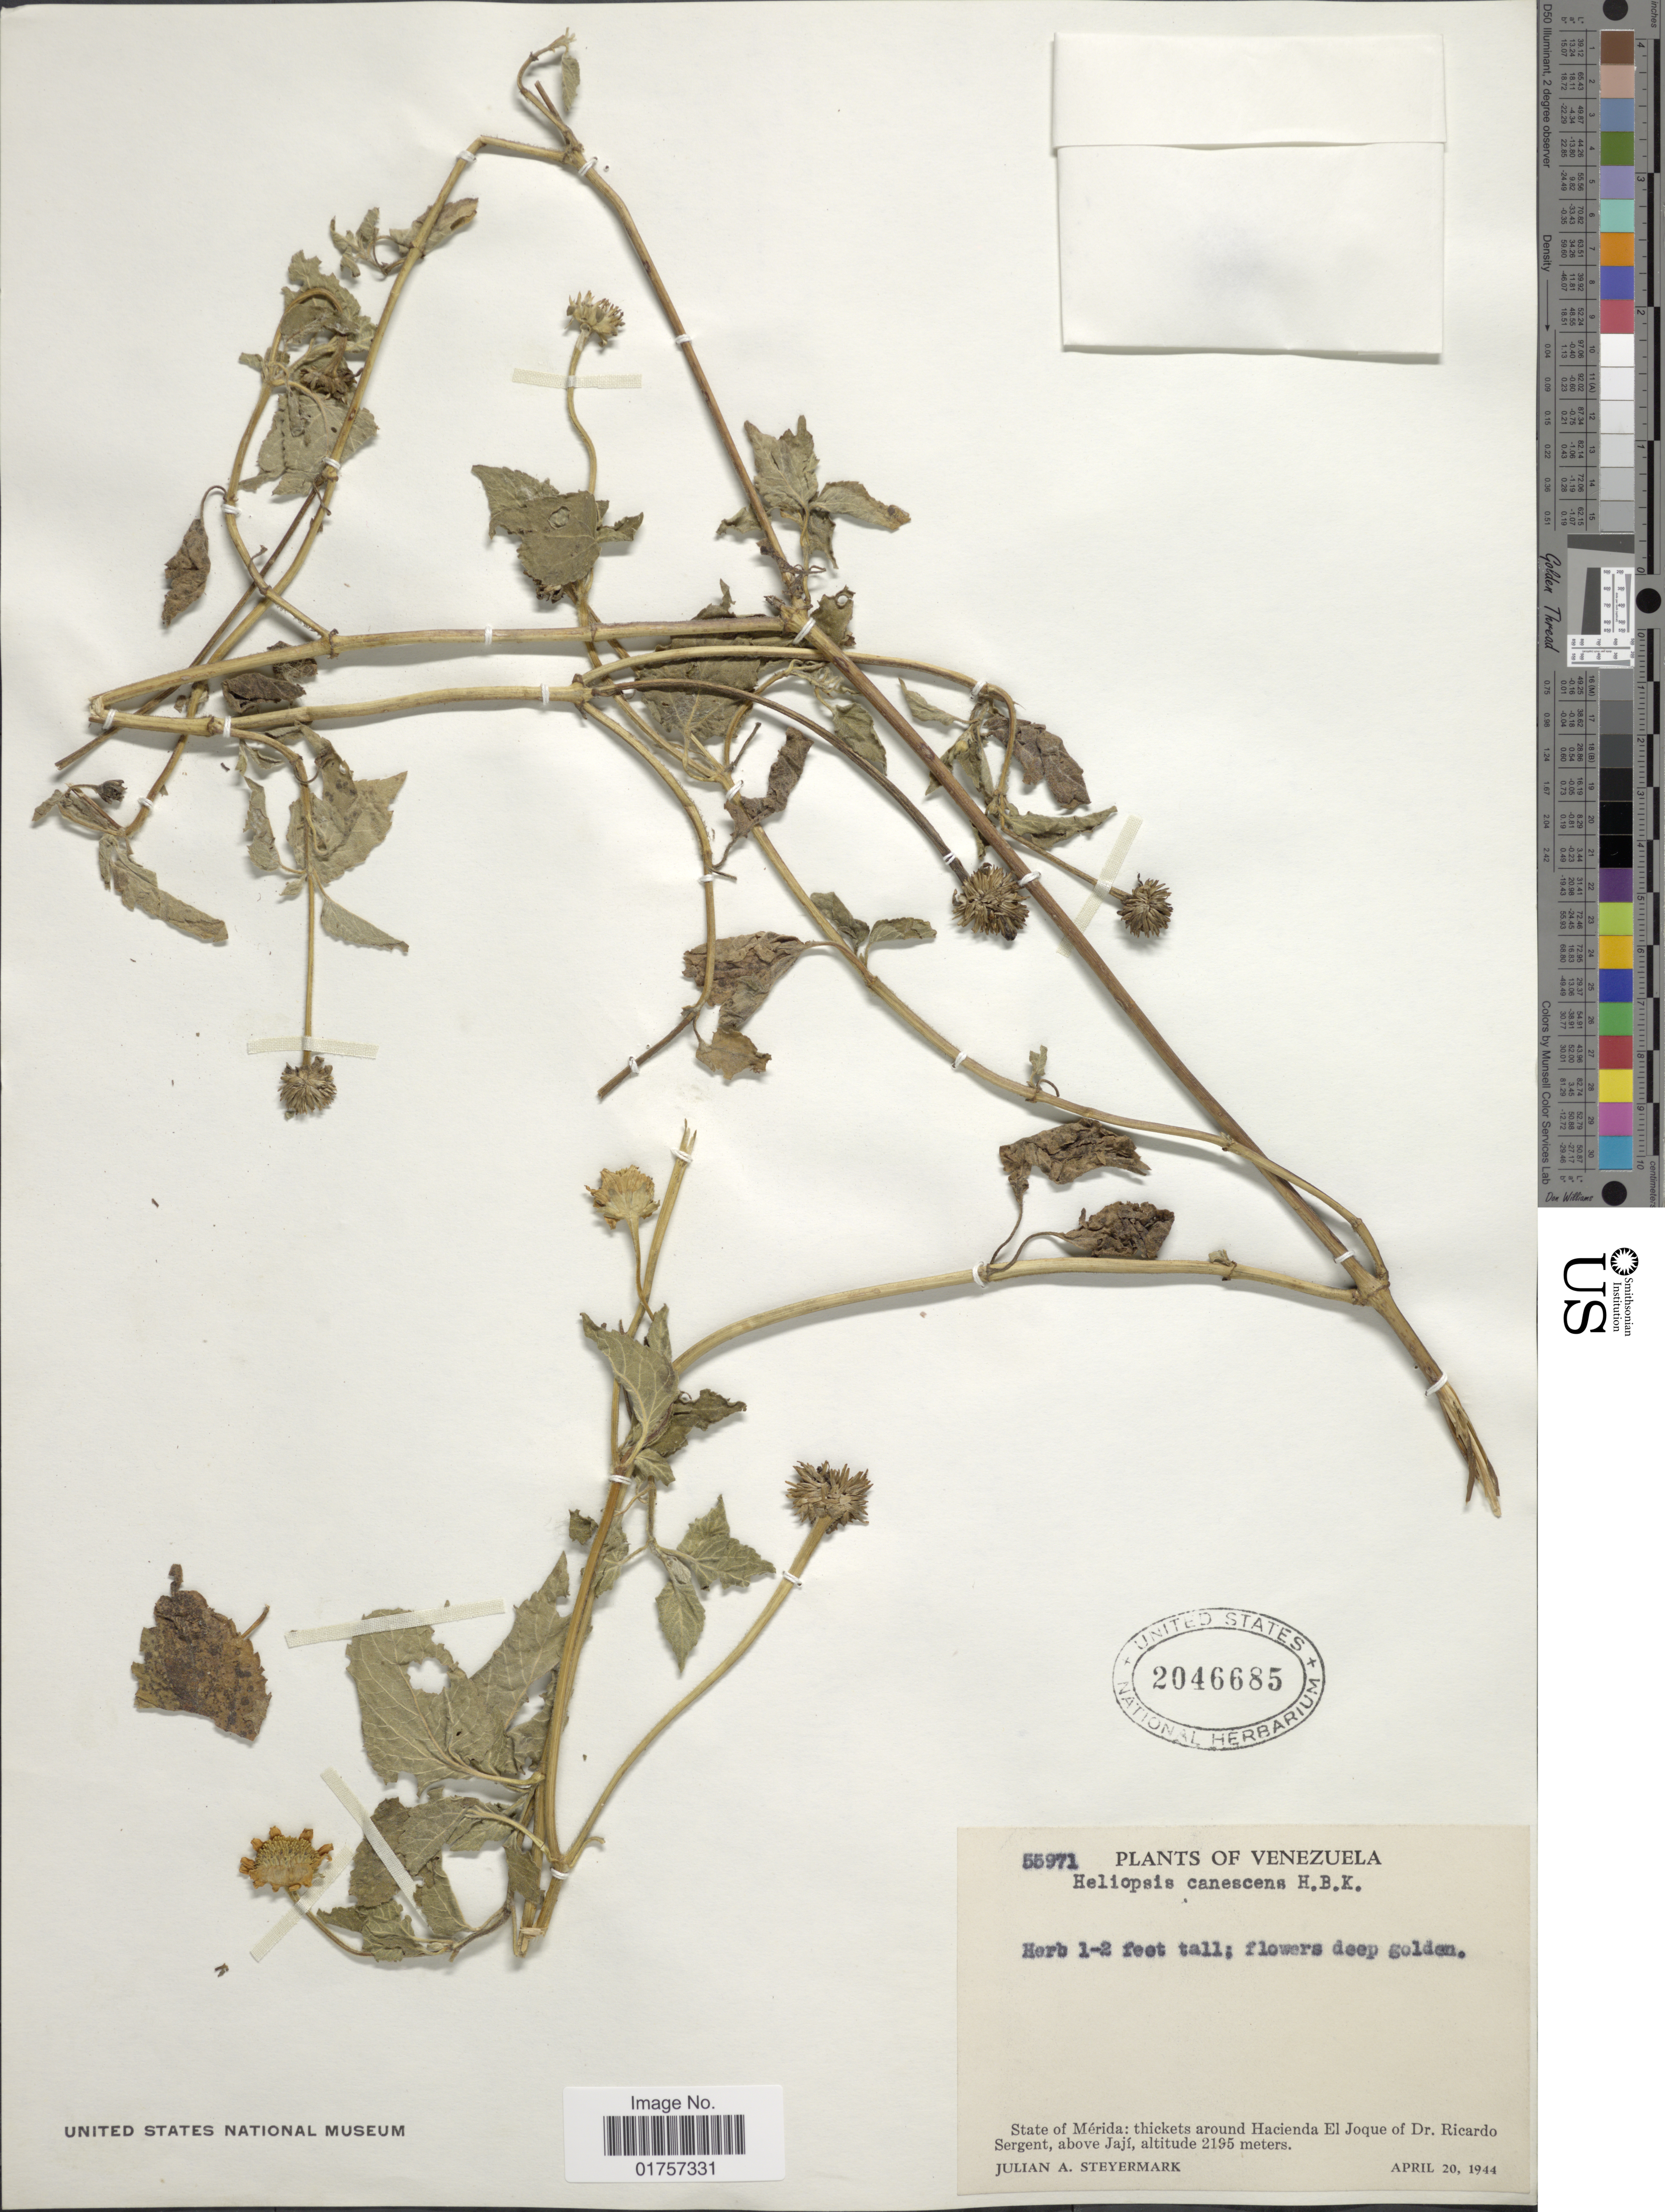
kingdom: Plantae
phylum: Tracheophyta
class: Magnoliopsida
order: Asterales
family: Asteraceae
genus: Heliopsis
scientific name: Heliopsis buphthalmoides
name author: (Jacq.) Dunal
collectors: J. Steyermark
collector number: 55971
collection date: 1944-04-20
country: Venezuela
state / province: Mérida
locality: Around Hacienda El Joque of Dr. Ricardo Sergent, above Jají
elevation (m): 2195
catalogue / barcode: US 2046685